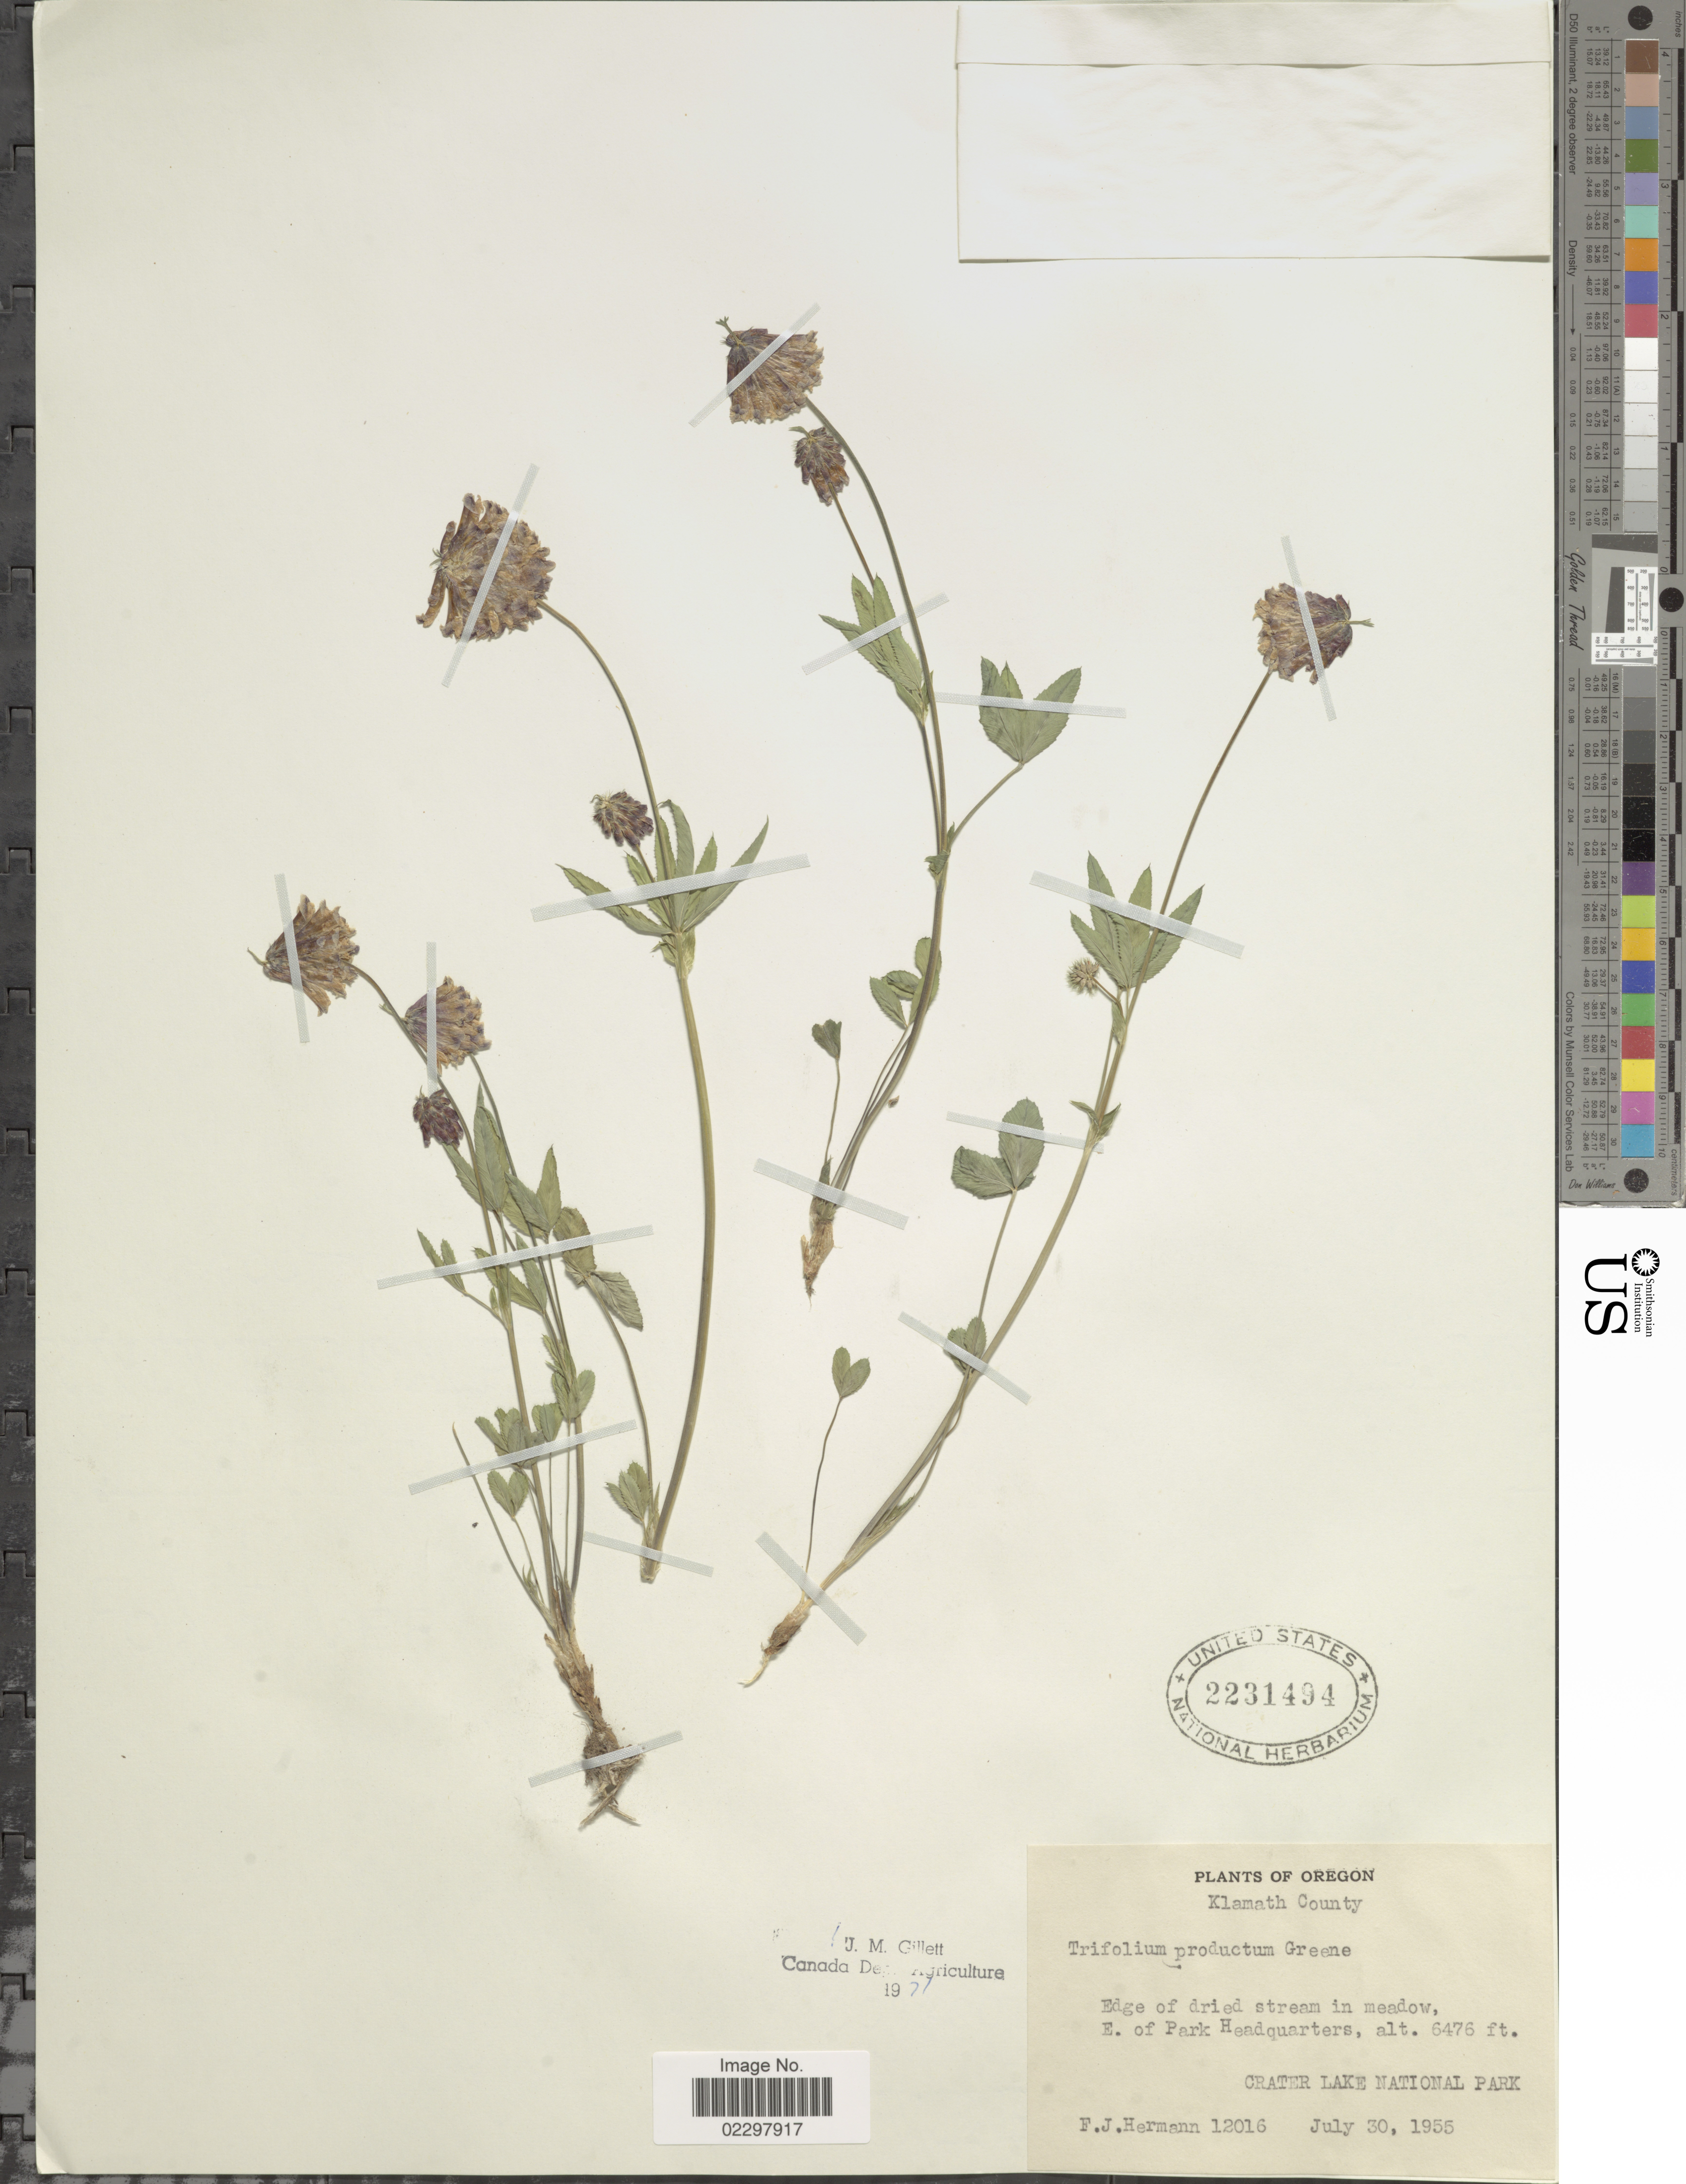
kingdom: Plantae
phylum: Tracheophyta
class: Magnoliopsida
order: Fabales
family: Fabaceae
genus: Trifolium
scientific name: Trifolium productum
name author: Greene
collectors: F. J. Hermann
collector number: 12016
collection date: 1955-07-30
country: United States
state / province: Oregon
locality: Klamath County, Edge of dried stream in meadow, E. of Park Headquarters, Crater Lake National Park.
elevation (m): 1974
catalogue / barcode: US 2231494